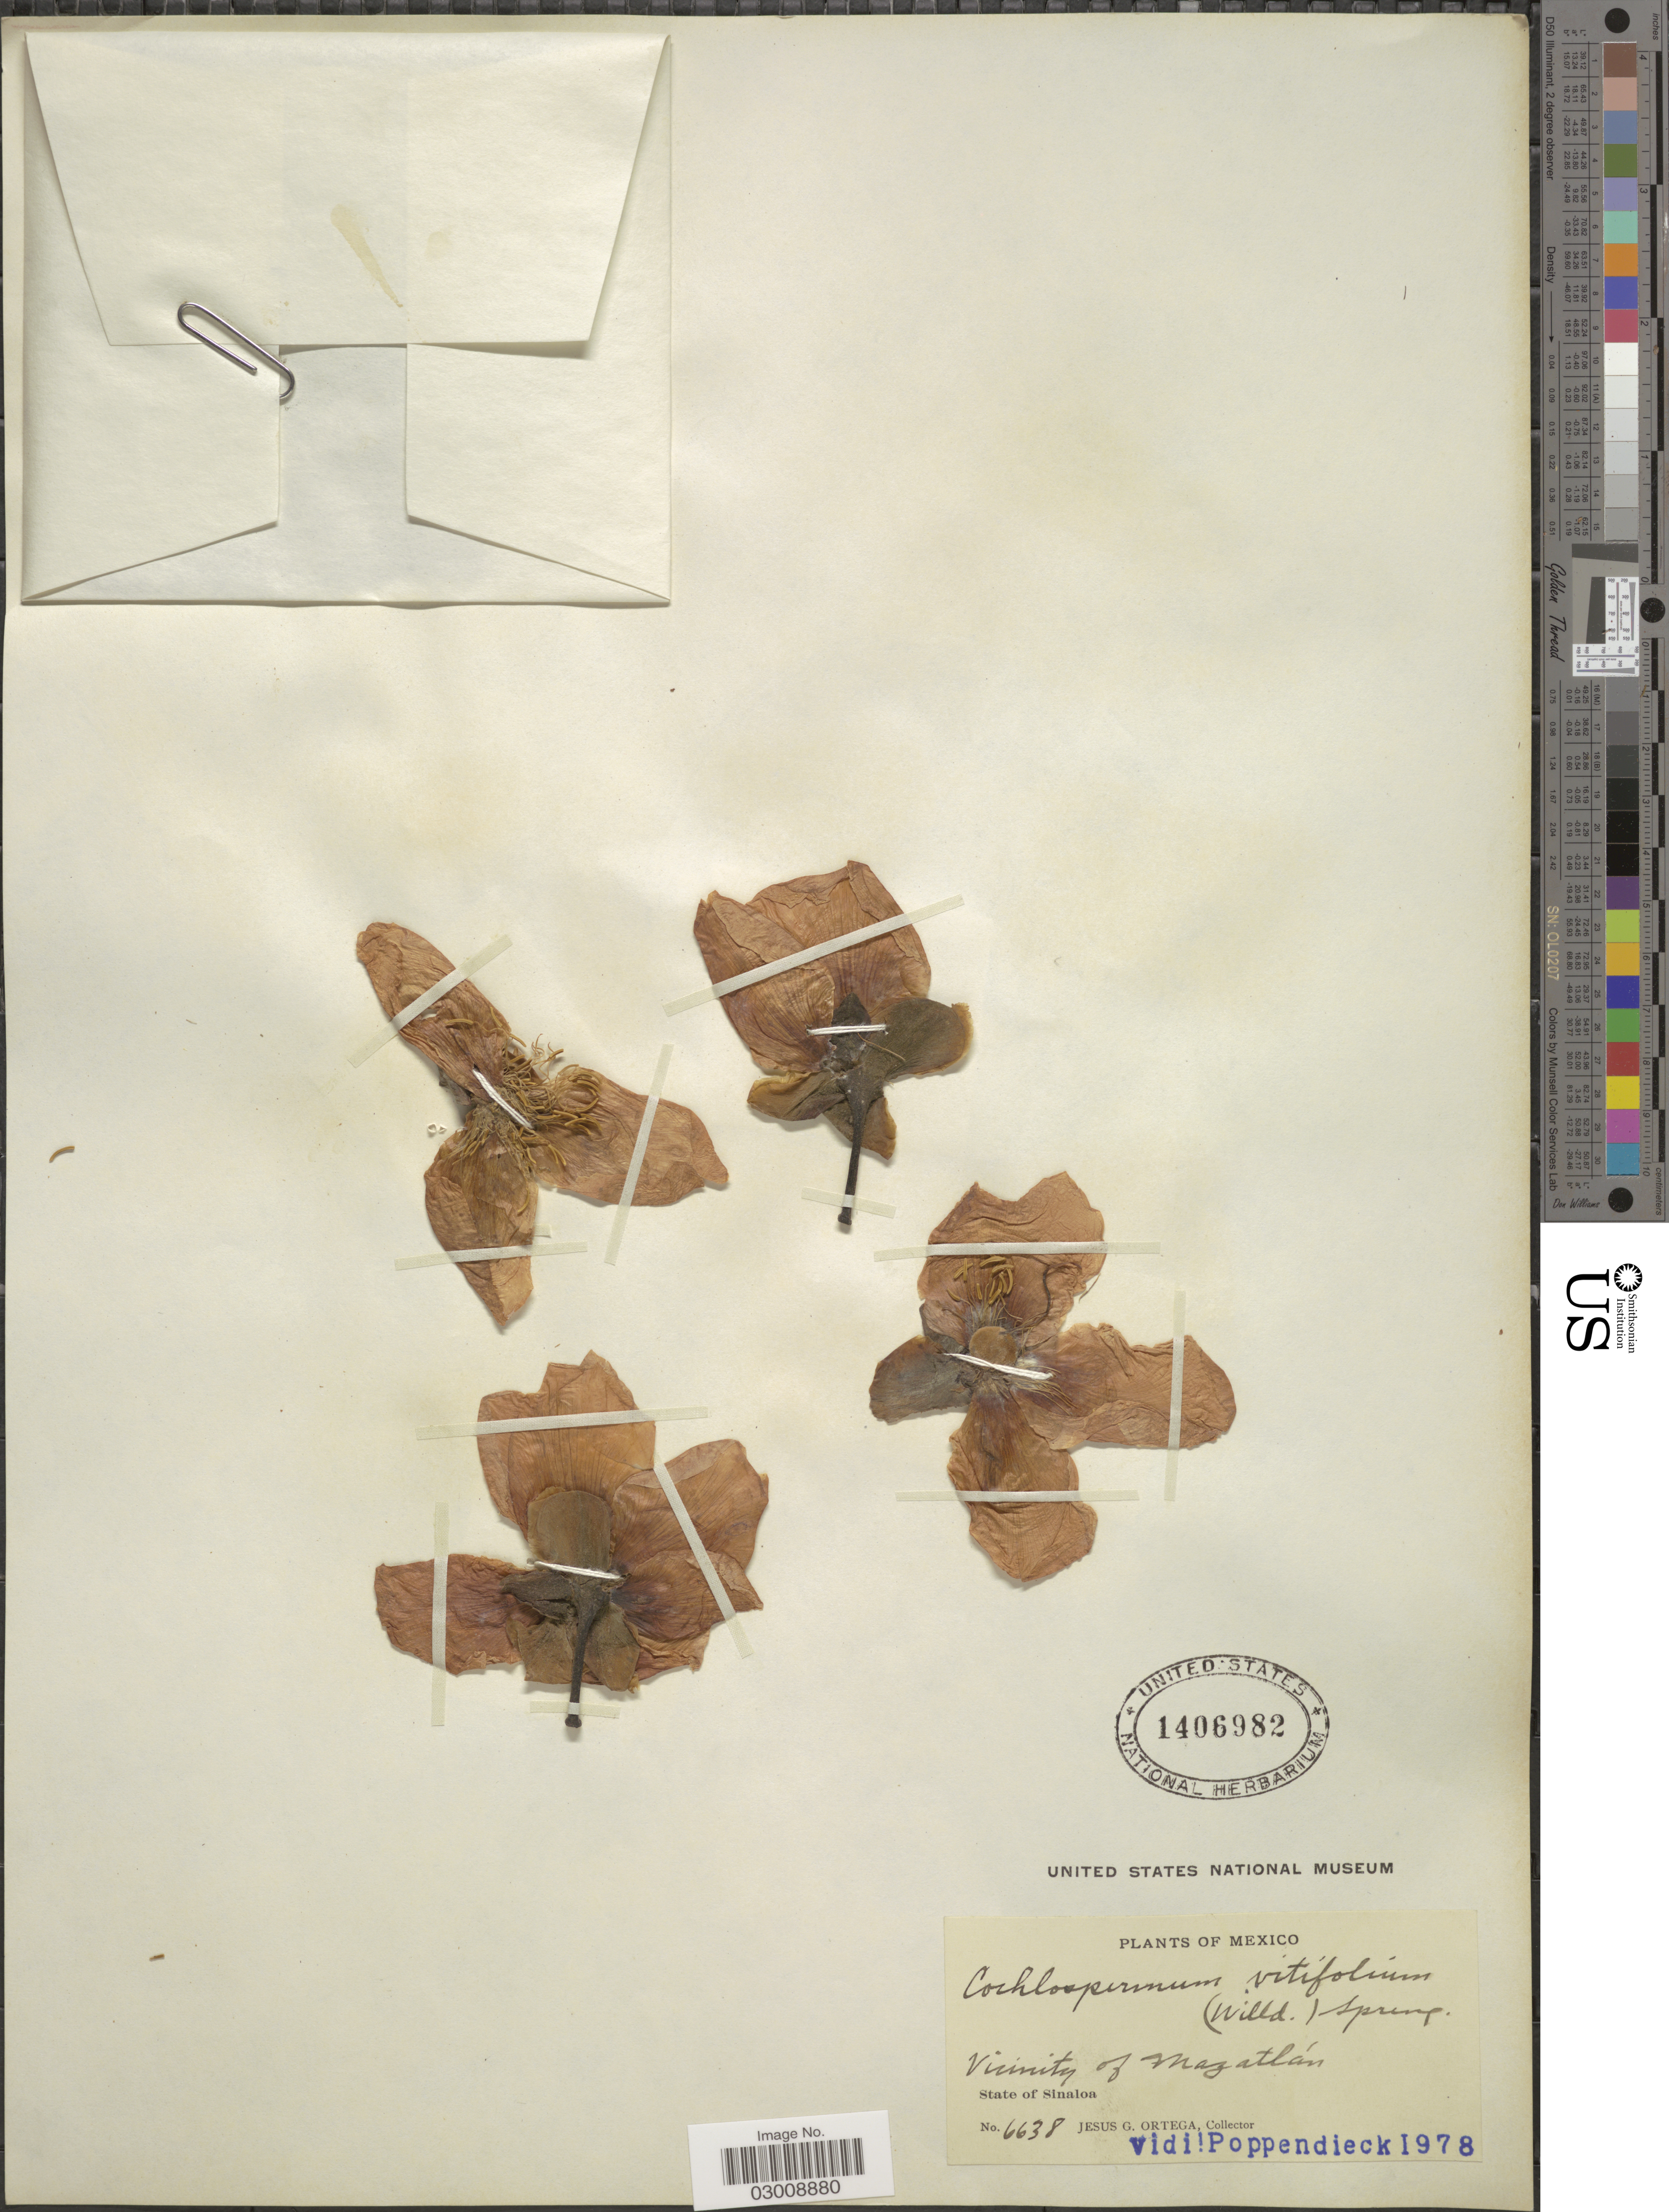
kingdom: Plantae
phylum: Tracheophyta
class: Magnoliopsida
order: Malvales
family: Cochlospermaceae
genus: Cochlospermum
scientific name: Cochlospermum vitifolium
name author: (Willd.) Spreng.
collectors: J. Ortega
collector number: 6638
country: Mexico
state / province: Sinaloa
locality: Vicinity of Mazatlán. State of Sinaloa.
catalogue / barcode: US 1406982